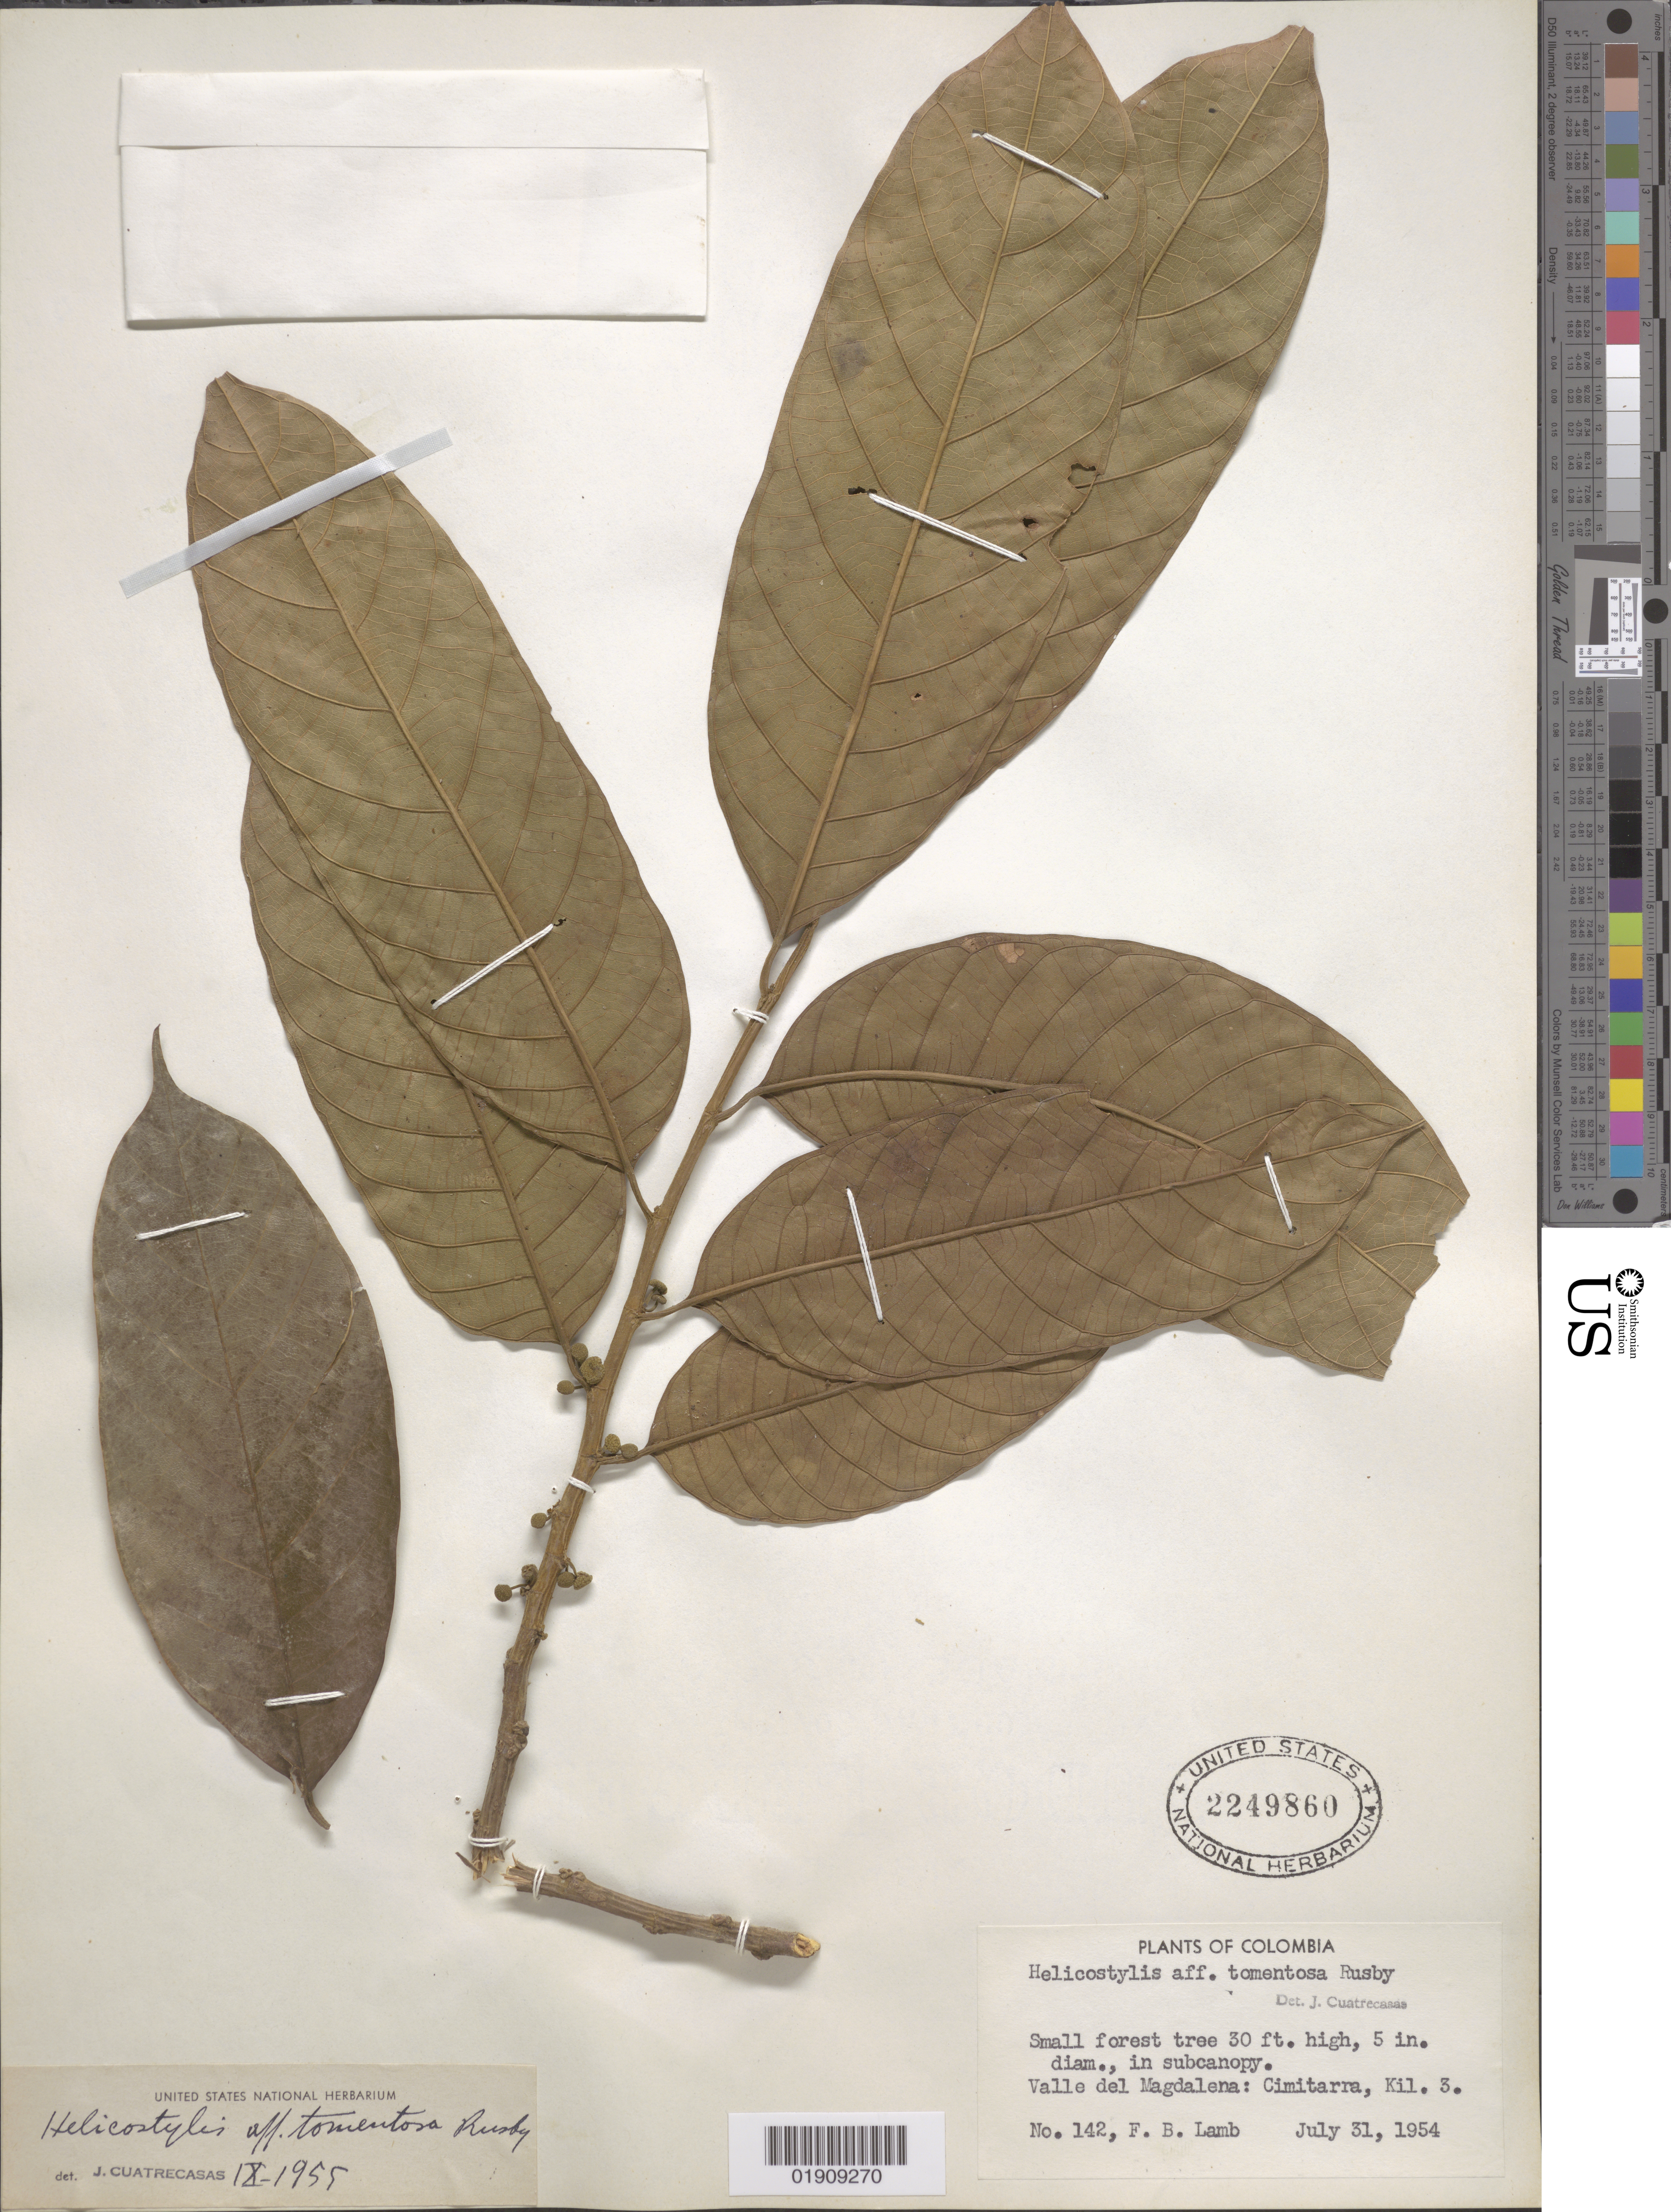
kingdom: Plantae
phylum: Tracheophyta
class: Magnoliopsida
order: Rosales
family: Moraceae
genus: Helicostylis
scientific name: Helicostylis tomentosa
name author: (Poepp. & Endl.) Rusby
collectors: F. B. Lamb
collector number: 142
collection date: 1954-07-31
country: Colombia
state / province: Santander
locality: Region del Carare: colonizacion de "Cimitarra", km. 3 camino del Ermitano.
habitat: In subcanopy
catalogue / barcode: US 2249860